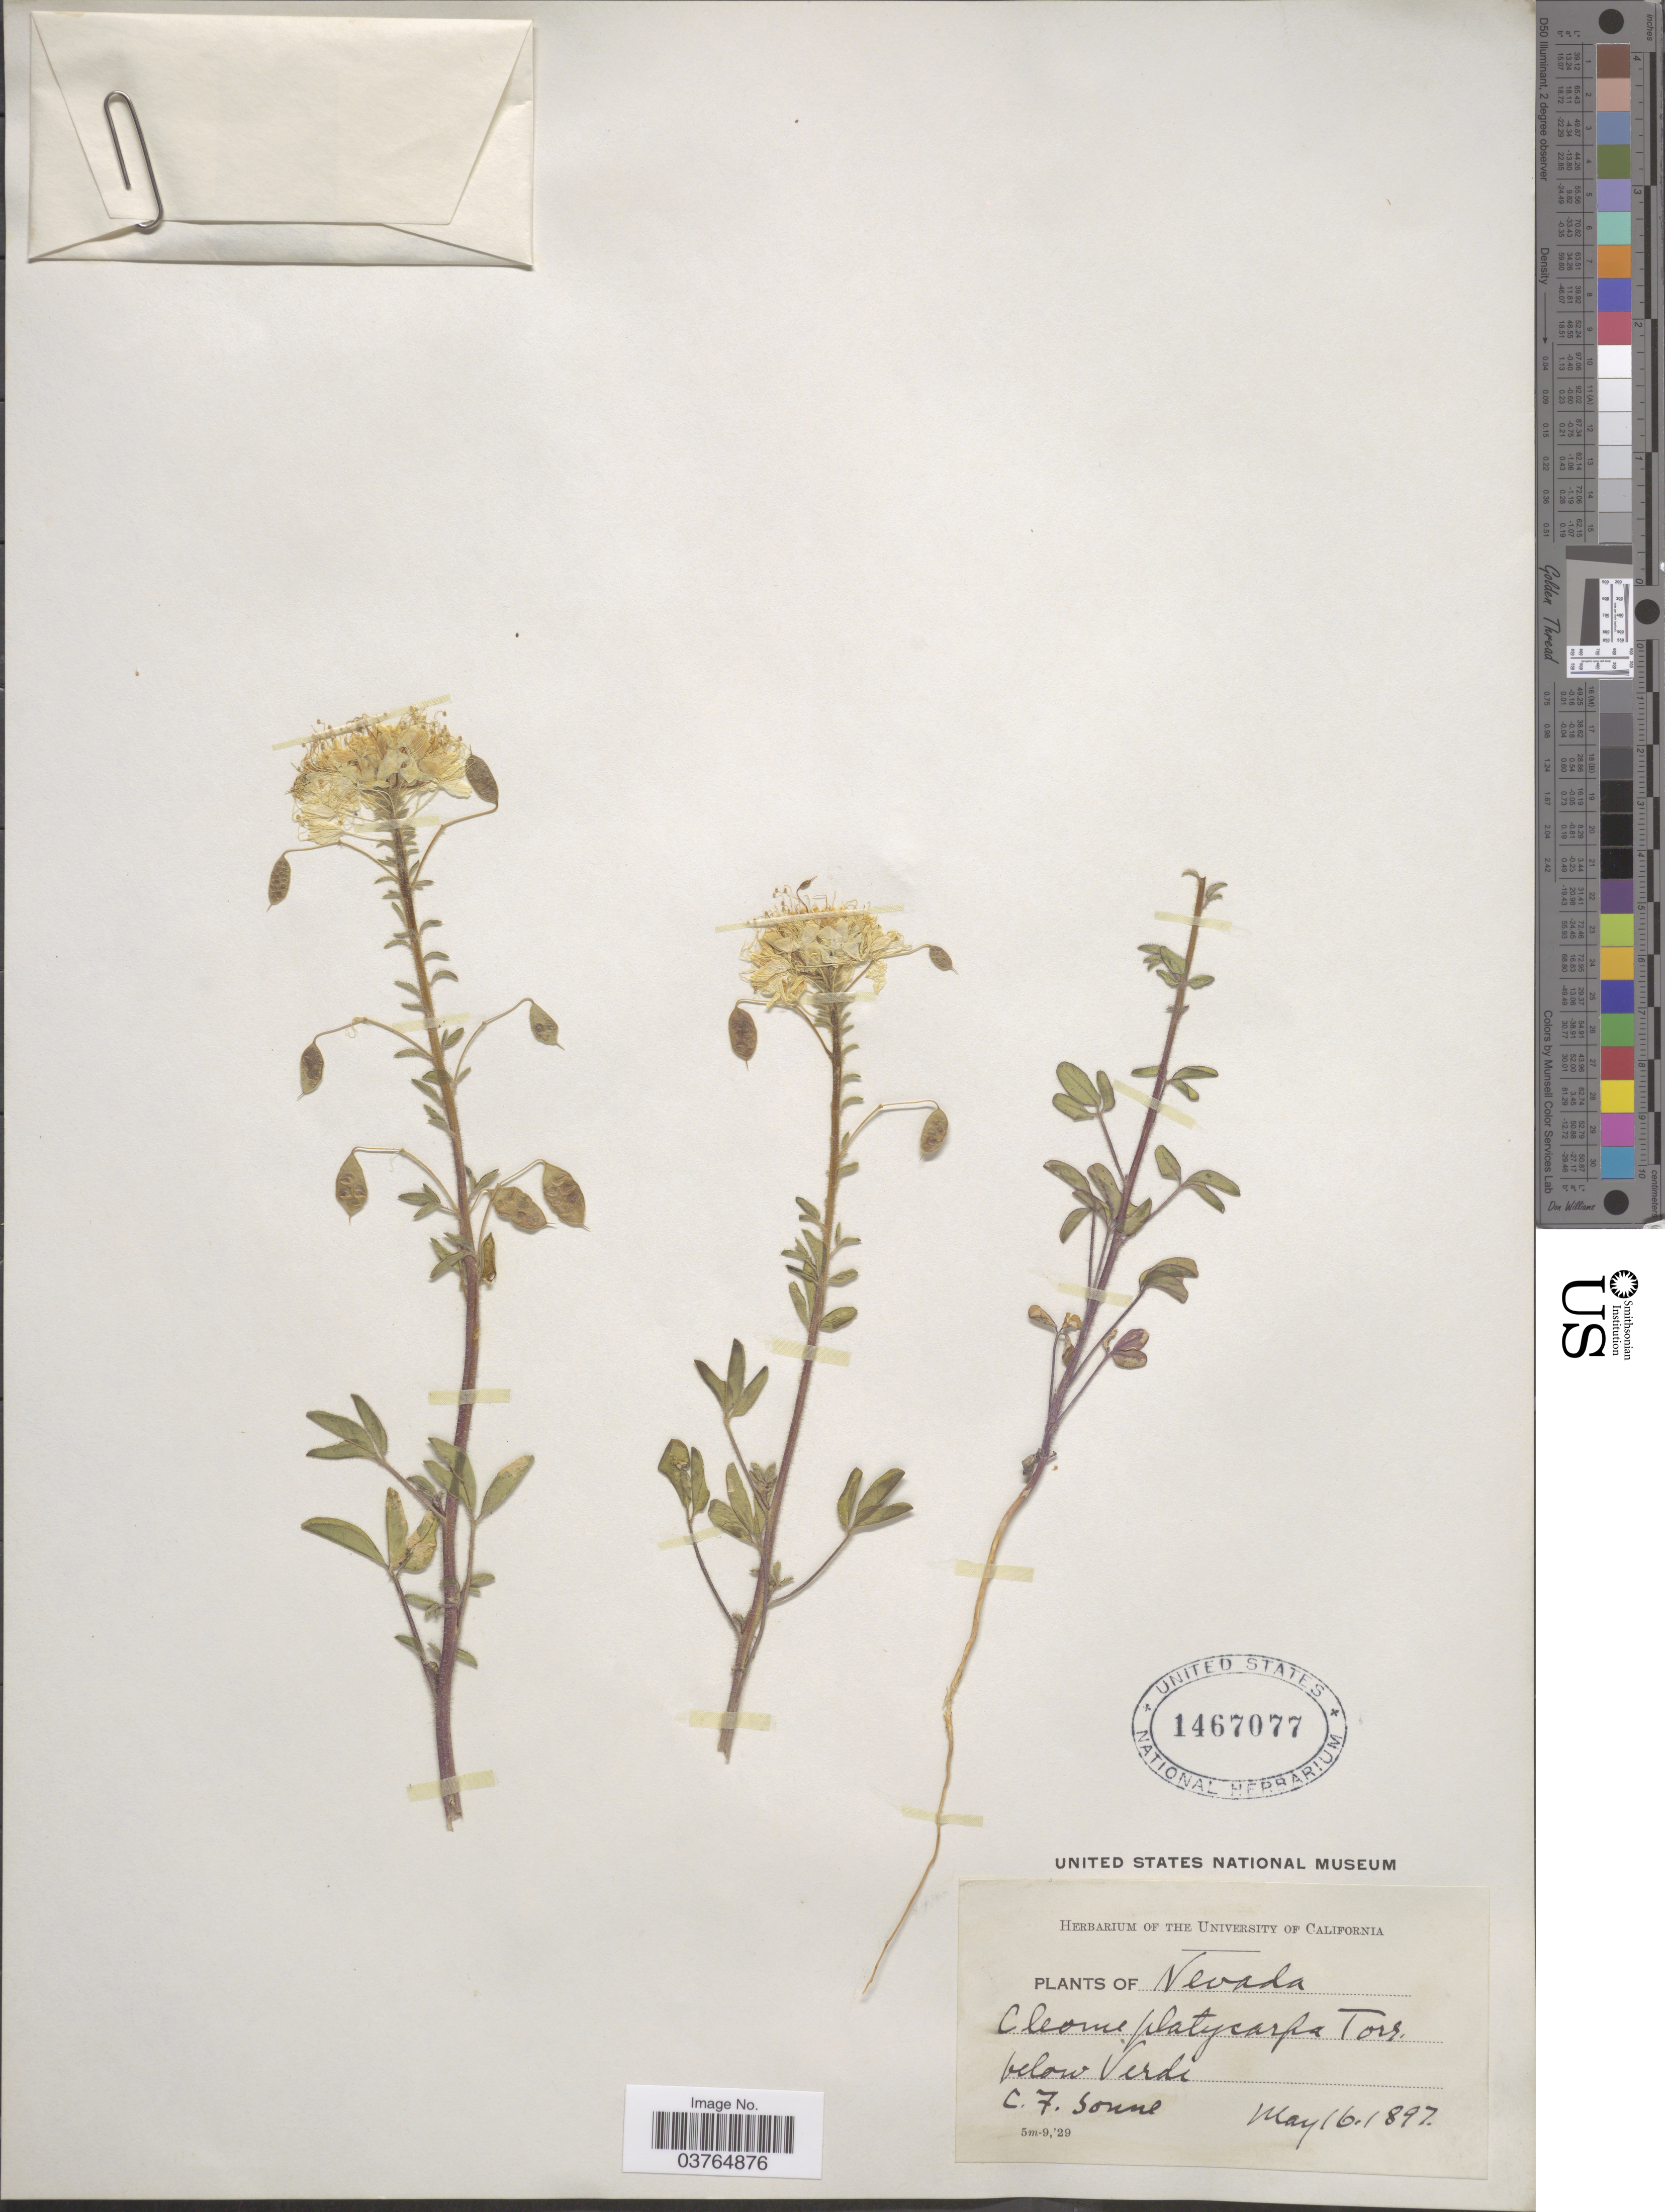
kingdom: Plantae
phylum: Tracheophyta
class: Magnoliopsida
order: Brassicales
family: Cleomaceae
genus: Cleomella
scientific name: Cleomella platycarpa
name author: (Torr.) Roalson & J.C. Hall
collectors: C. Sonne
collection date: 1897-05-16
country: United States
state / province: Nevada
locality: Below Verde.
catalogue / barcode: US 1467077